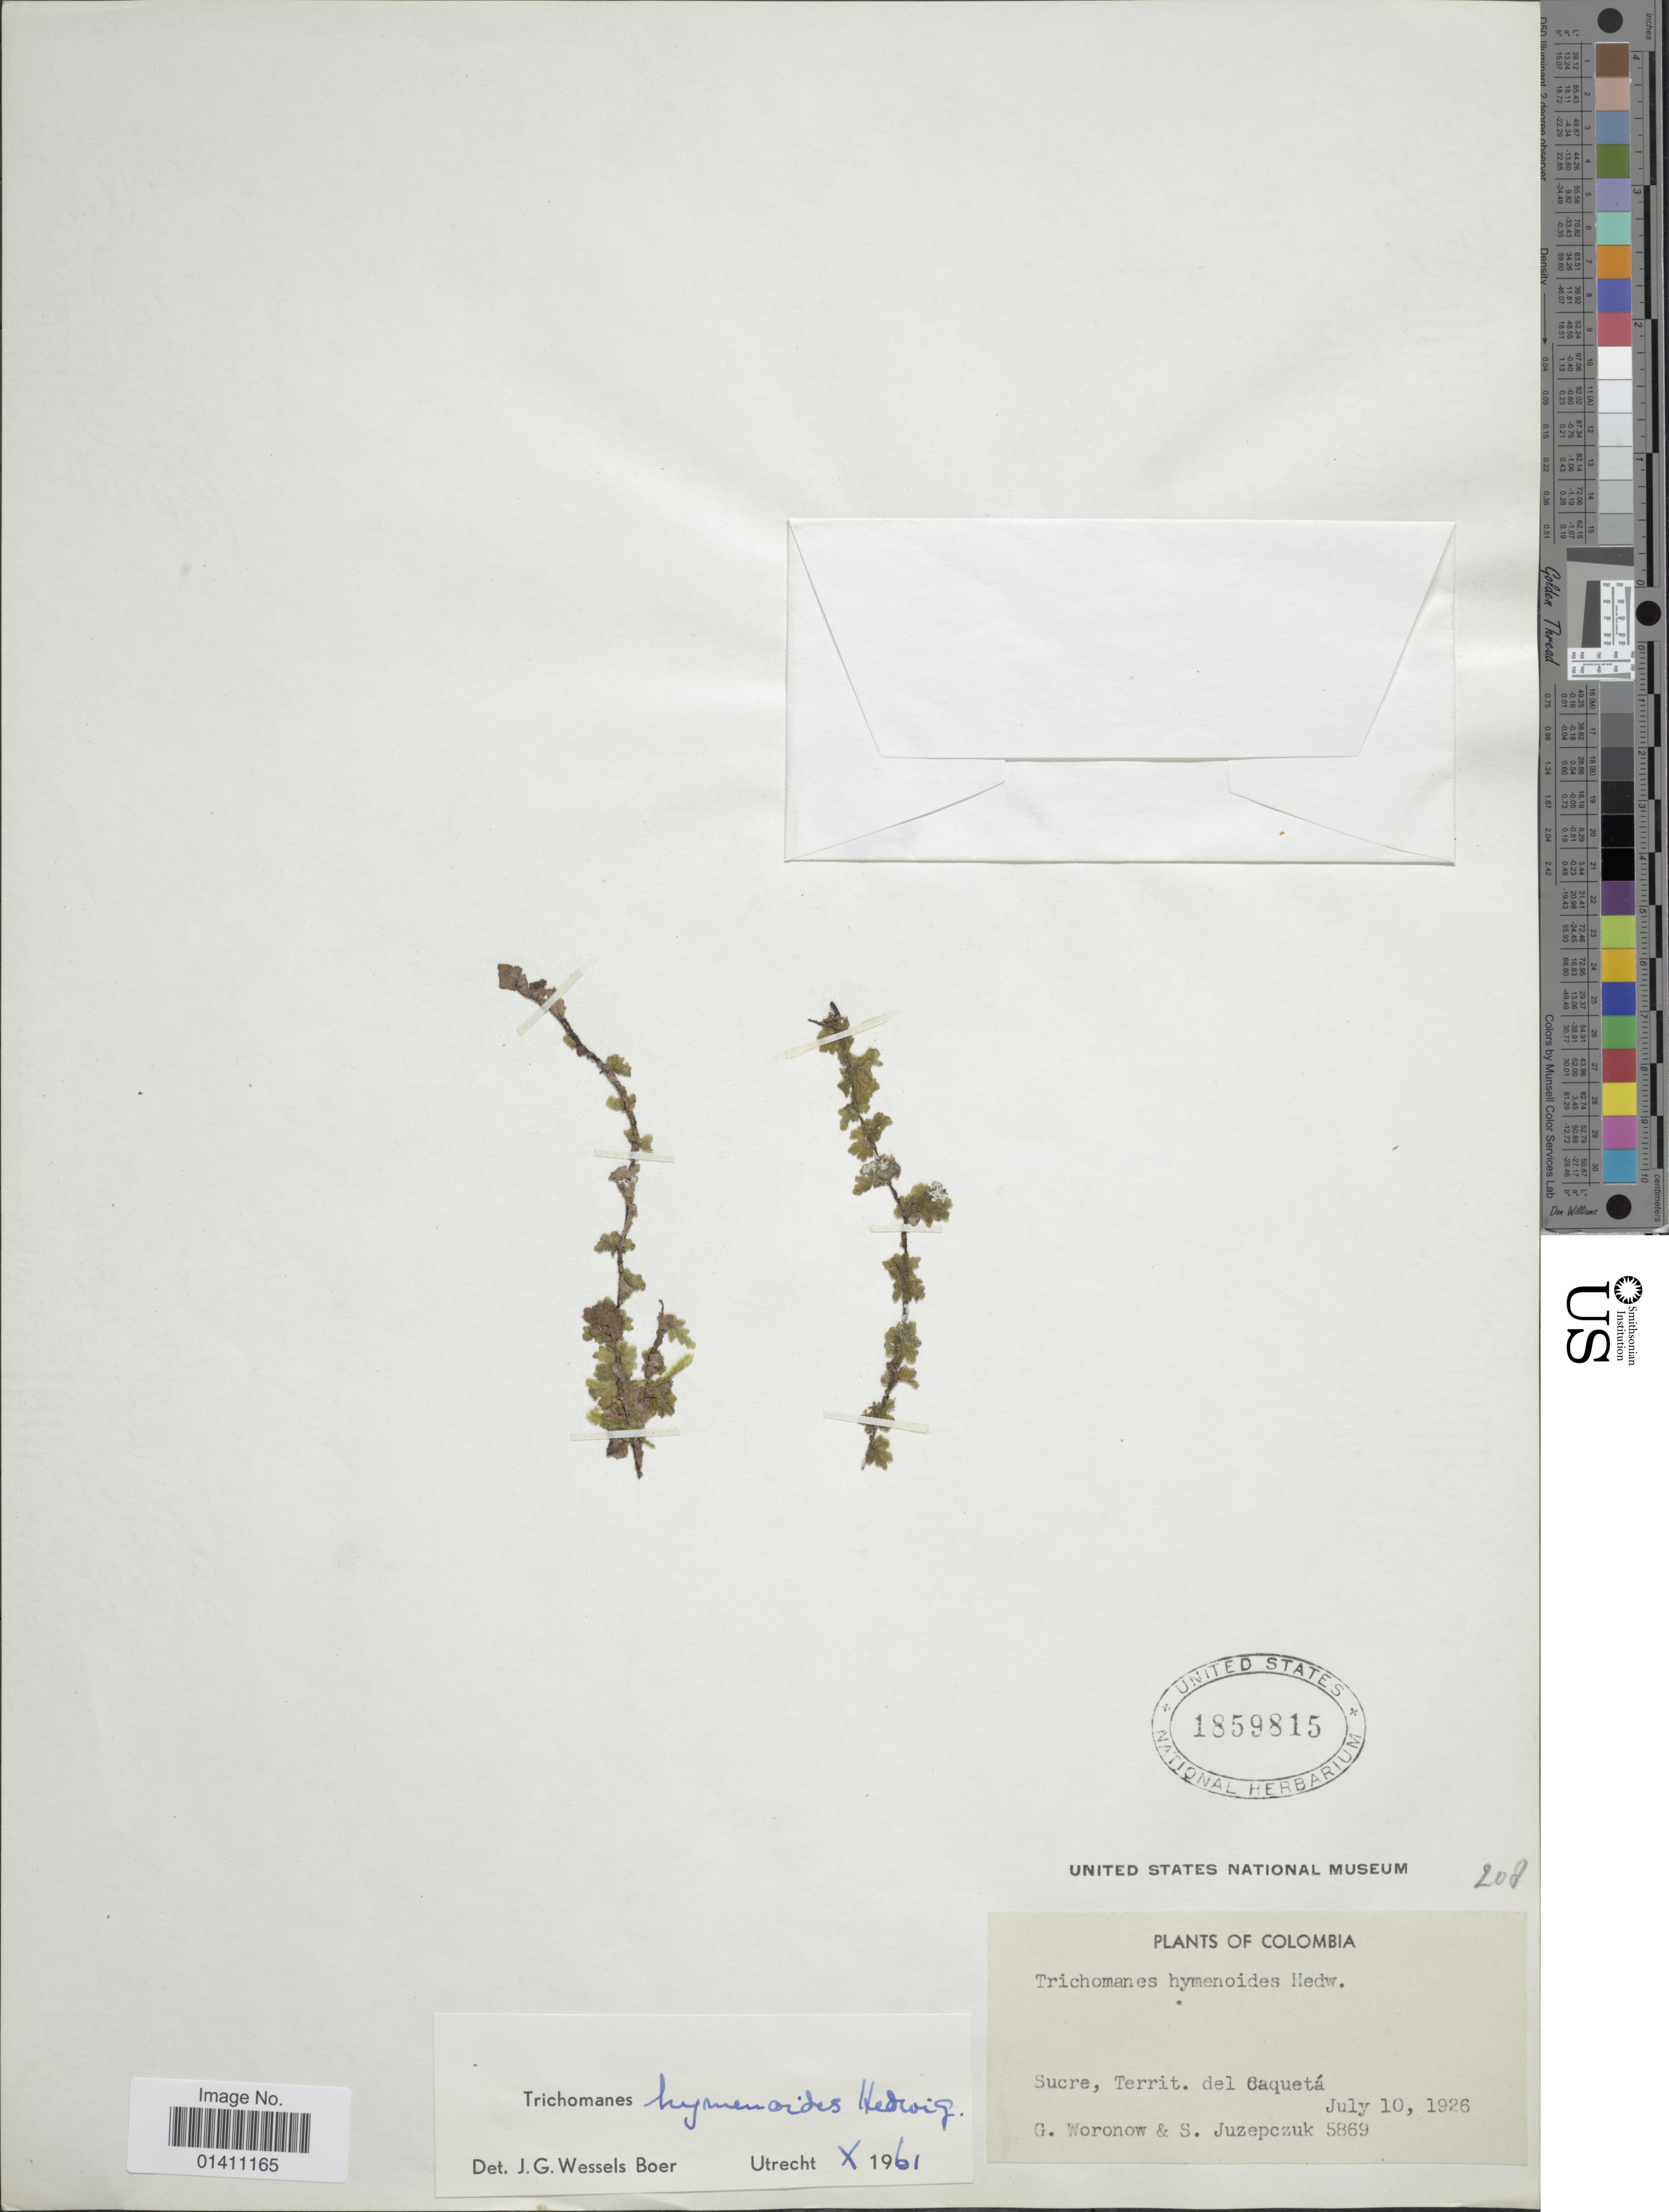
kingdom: Plantae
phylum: Tracheophyta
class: Polypodiopsida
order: Hymenophyllales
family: Hymenophyllaceae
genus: Didymoglossum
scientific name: Didymoglossum hymenoides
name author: (Hedw.) Copel.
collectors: G. Woronow & S. Juzepczak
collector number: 5869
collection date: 1926-07-10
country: Colombia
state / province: Sucre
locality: Territ. del Caqueta.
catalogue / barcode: US 1859815